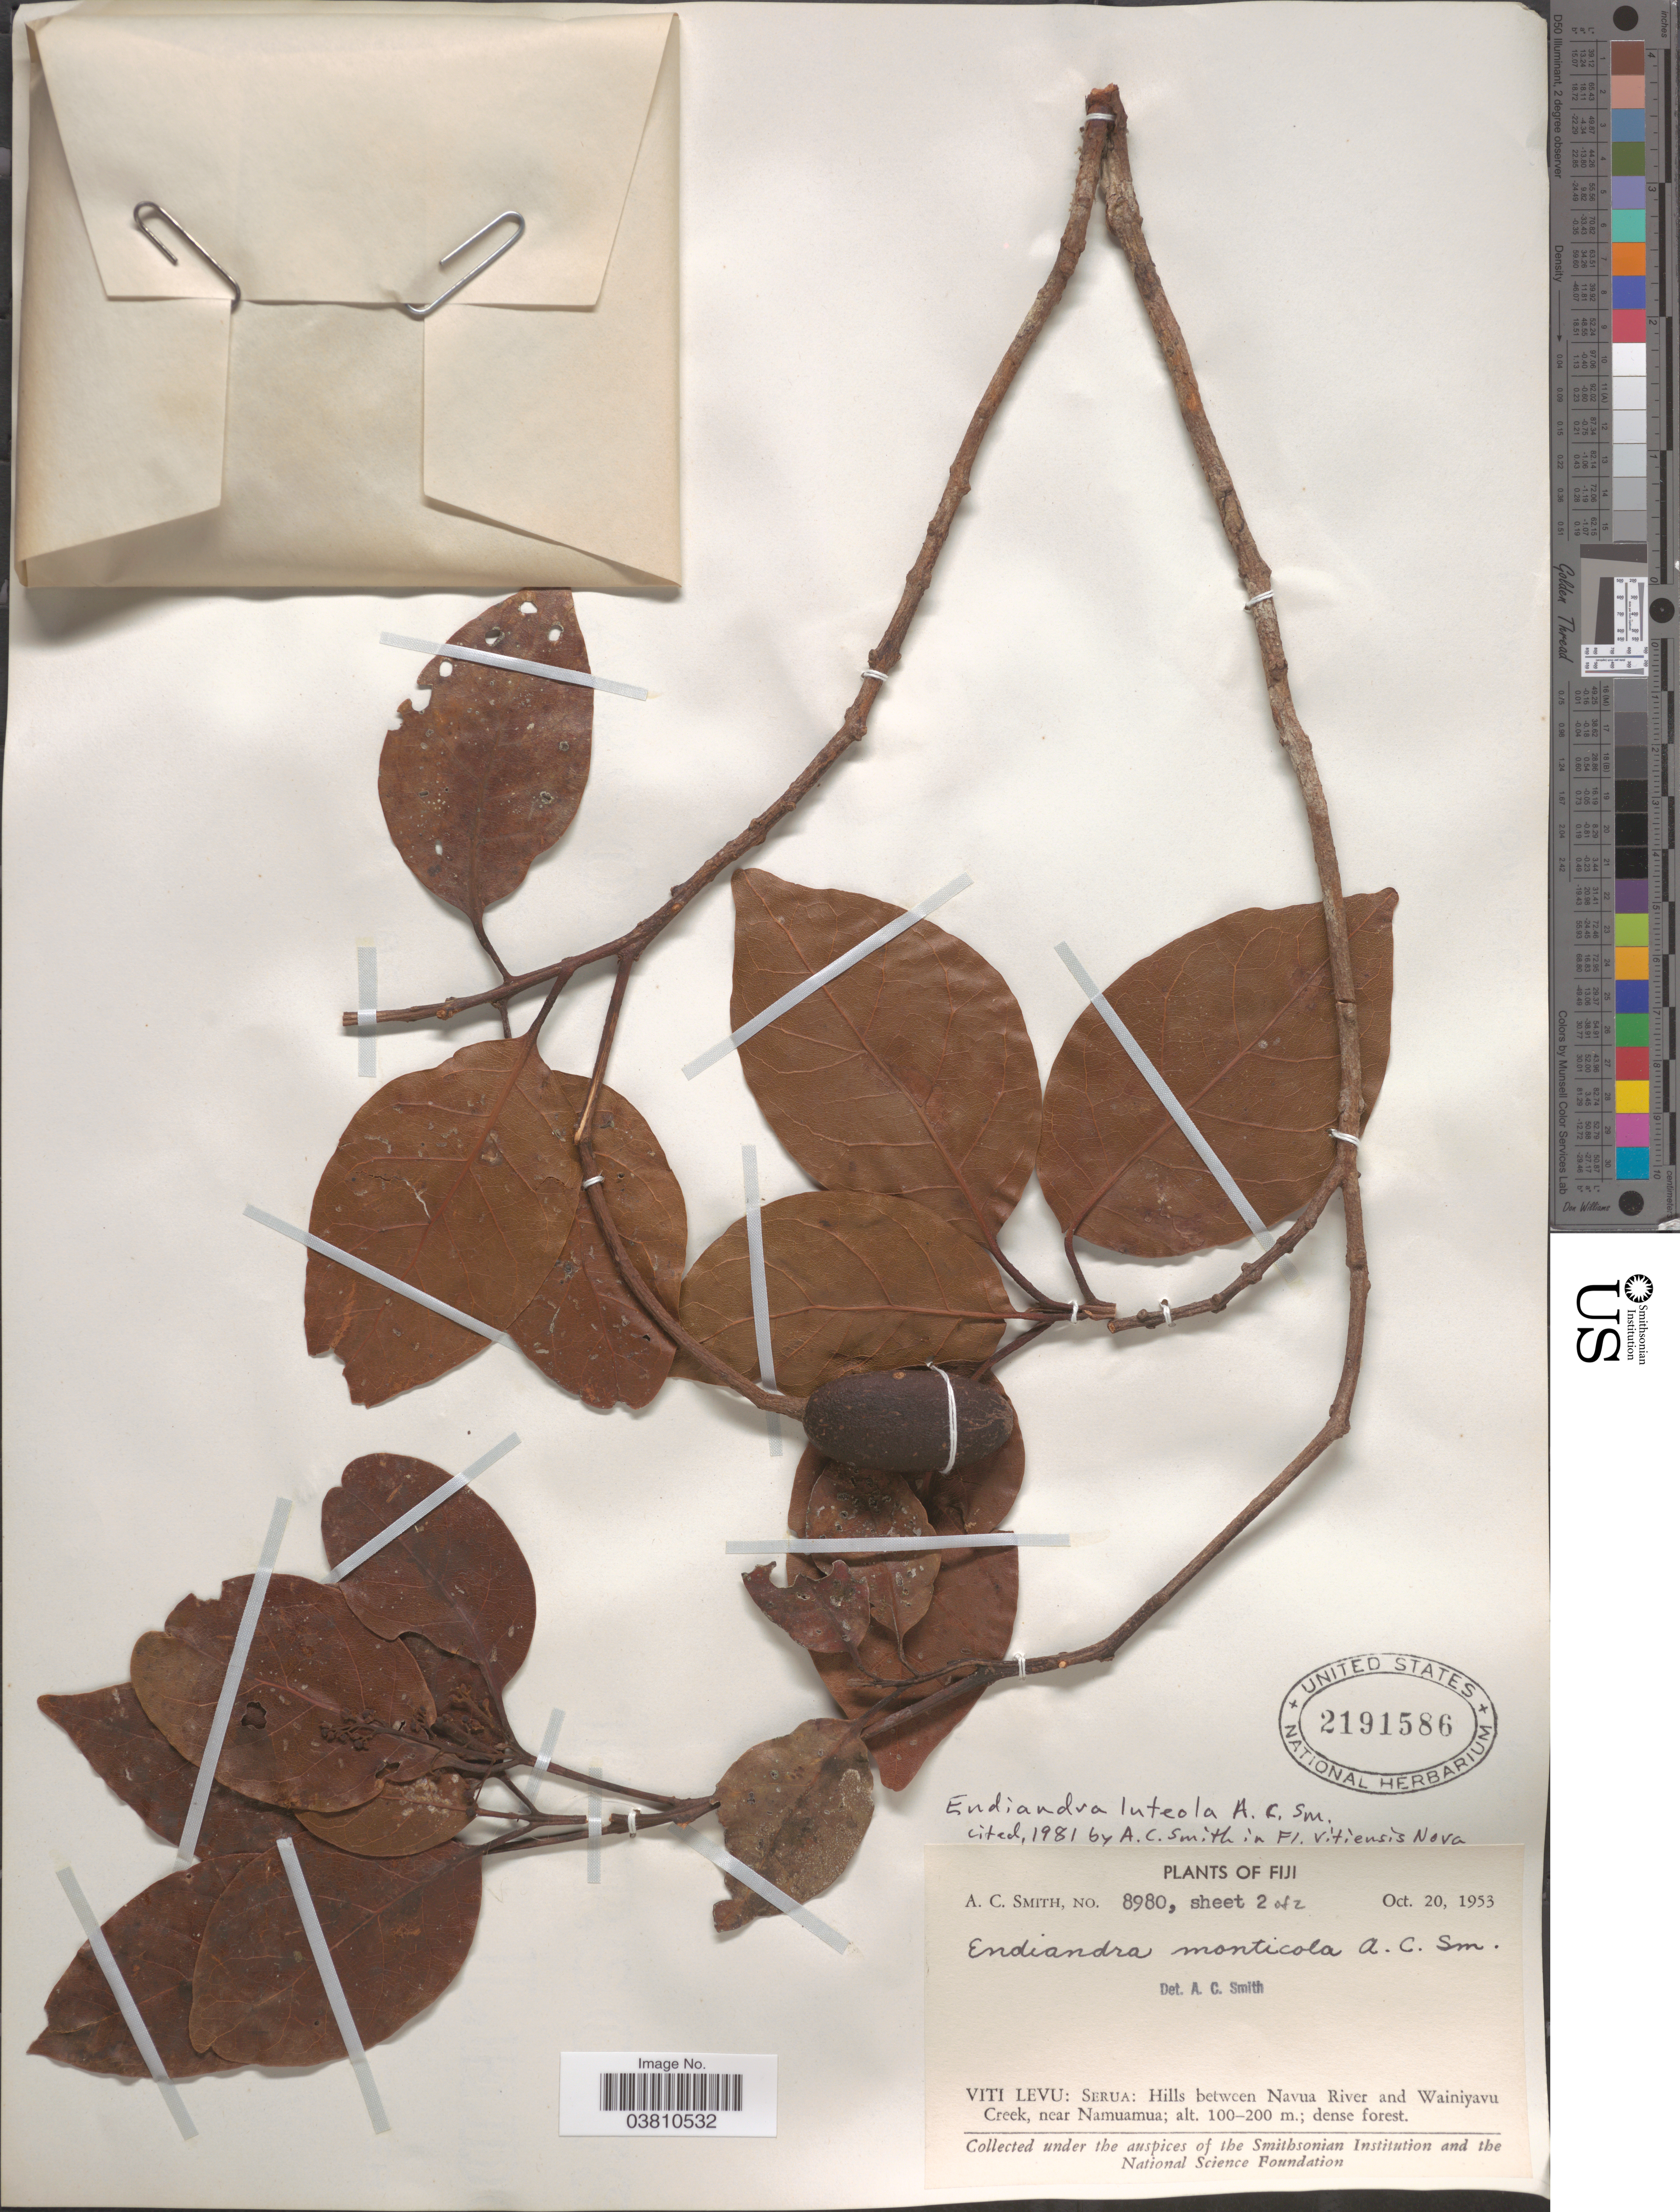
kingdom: Plantae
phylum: Tracheophyta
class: Magnoliopsida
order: Laurales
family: Lauraceae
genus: Endiandra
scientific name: Endiandra luteola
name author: A.C. Sm.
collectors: A. C. Smith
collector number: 8980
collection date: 1953-10-20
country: Fiji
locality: Viti Levu: Serua: Hills between Navua River and Wainiyavu Creek, near Namuamua.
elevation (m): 100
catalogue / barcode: US 2191586